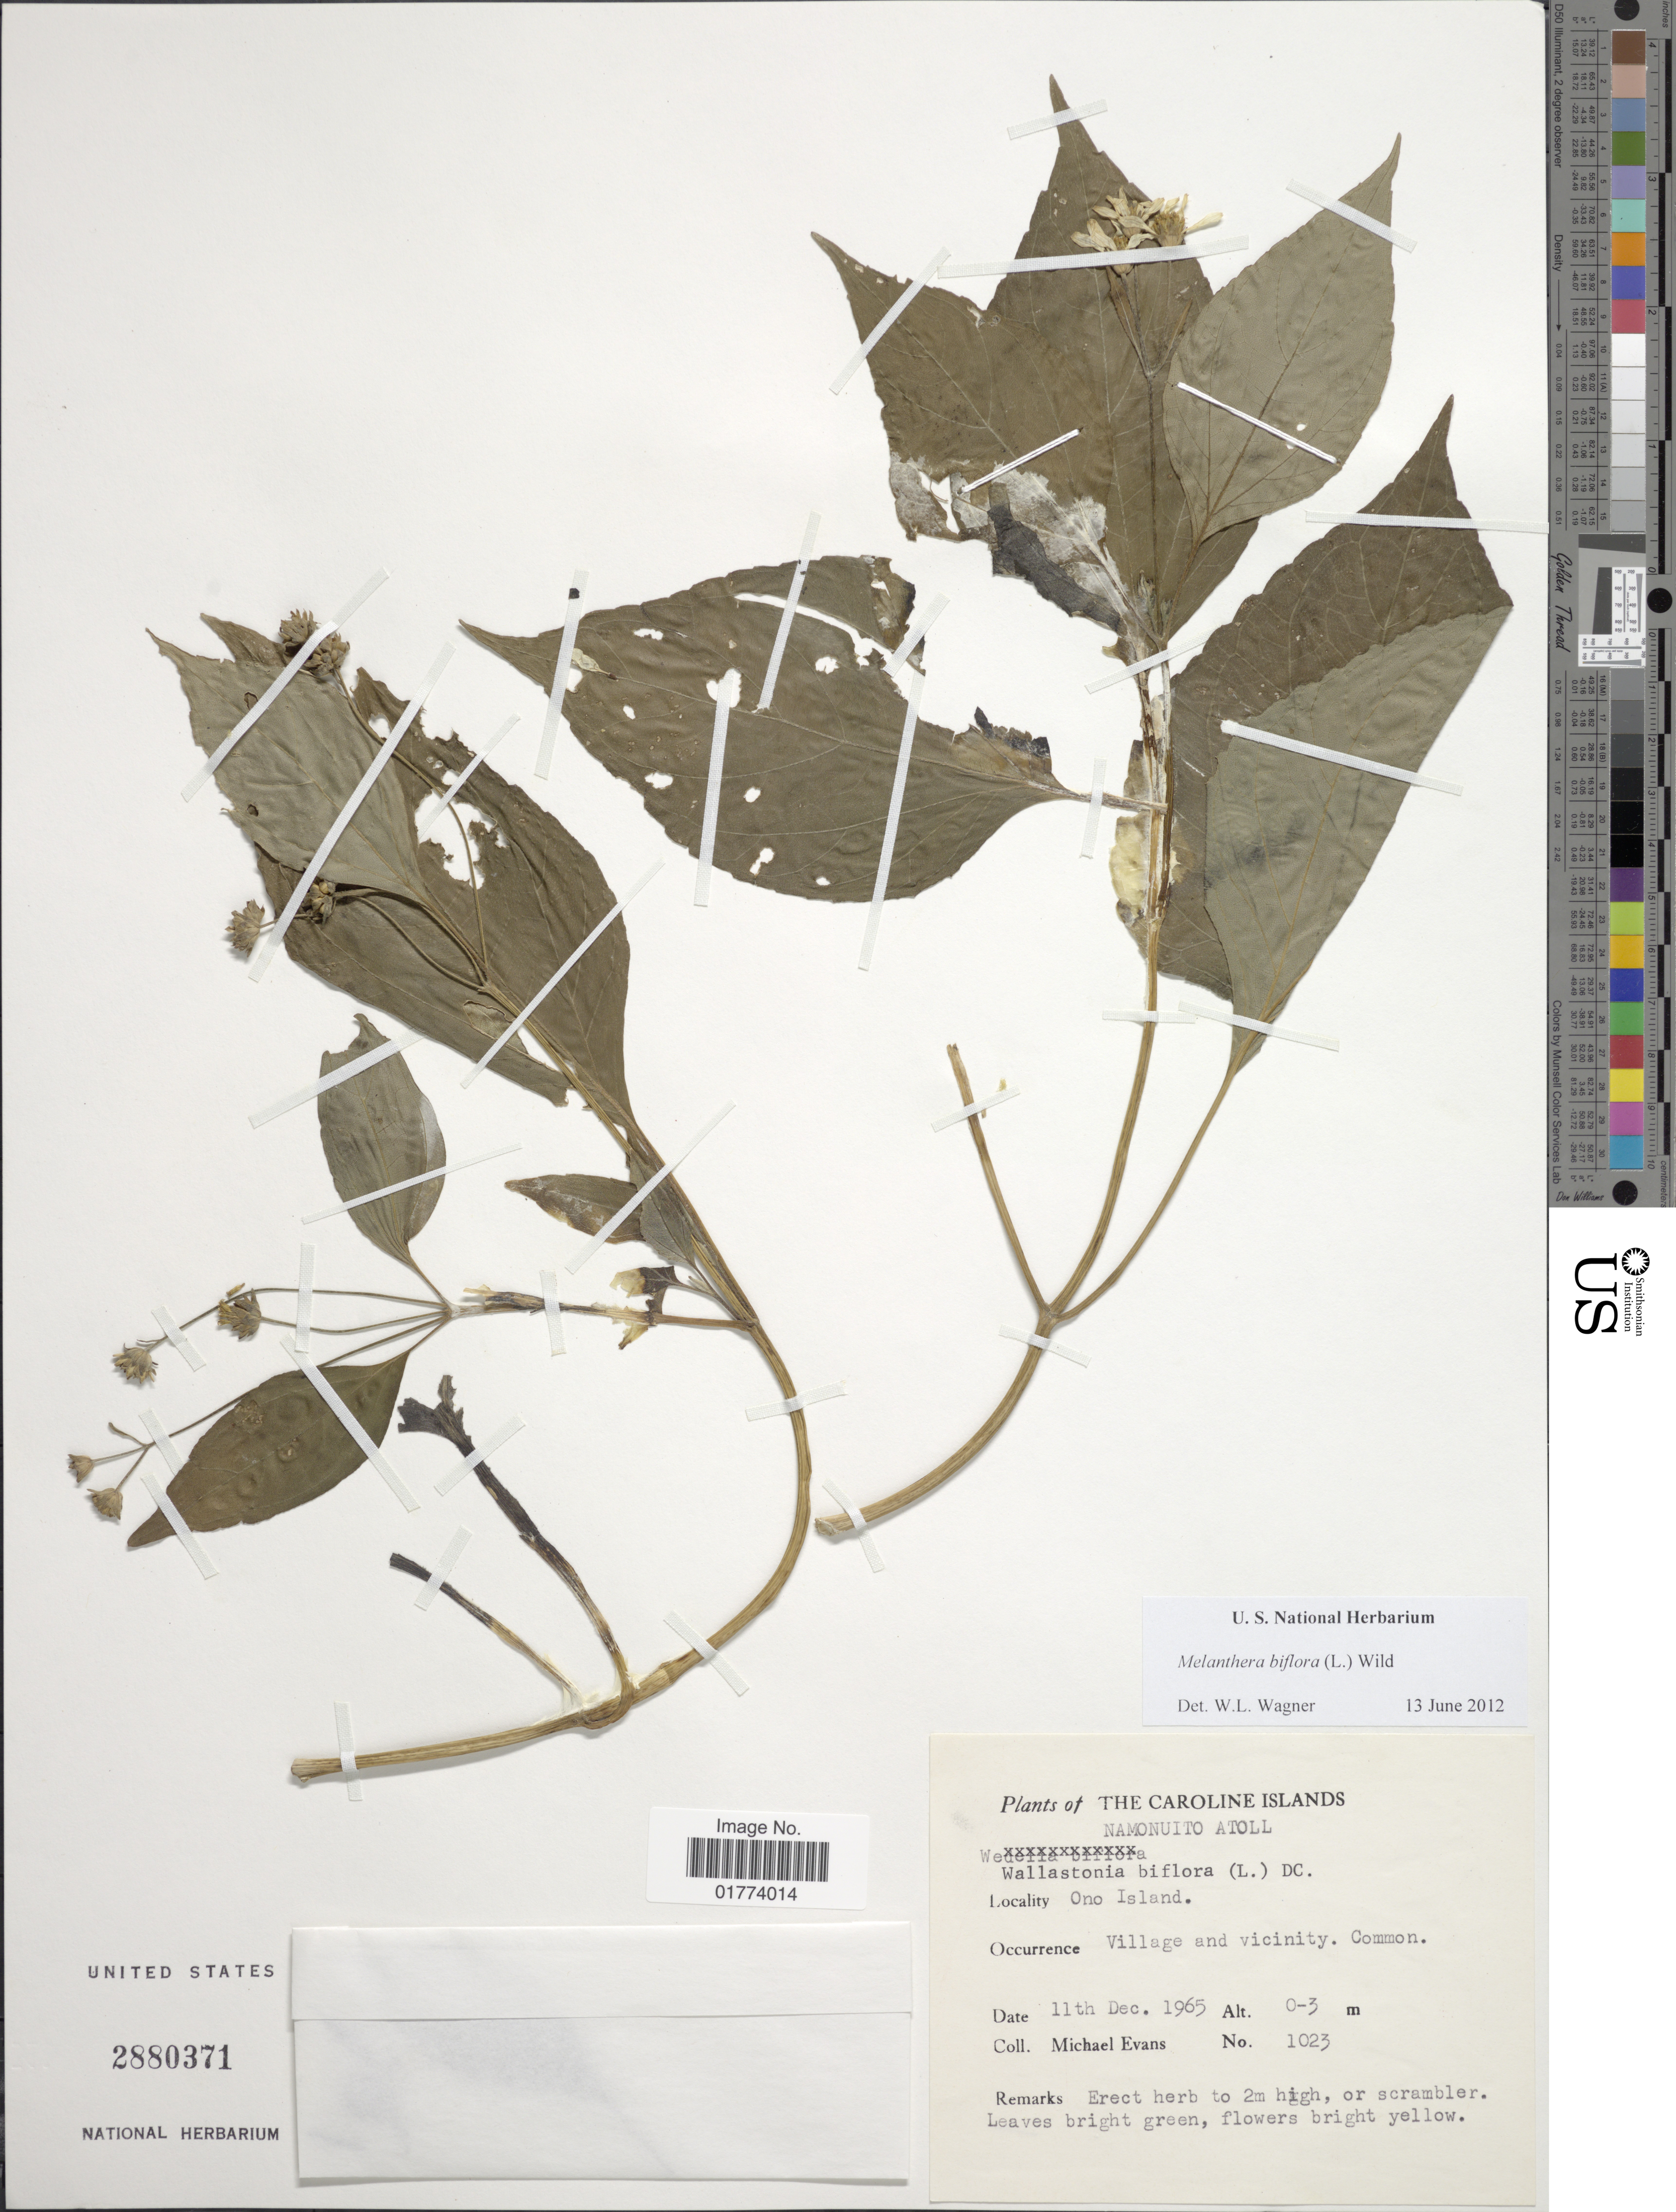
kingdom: Plantae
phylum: Tracheophyta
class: Magnoliopsida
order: Asterales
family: Asteraceae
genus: Wollastonia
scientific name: Wollastonia biflora var. biflora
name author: (L.) DC.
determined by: Wagner, W. L., (BOT), Smithsonian Institution - National Museum of Natural History (UNITED STATES)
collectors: M. Evans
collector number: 1023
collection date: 1965-12-11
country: Micronesia, Federated States of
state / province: Truk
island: Namonuito Atoll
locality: Caroline Islands, Namonuito Atoll, Ono Island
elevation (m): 0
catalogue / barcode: US 2880371